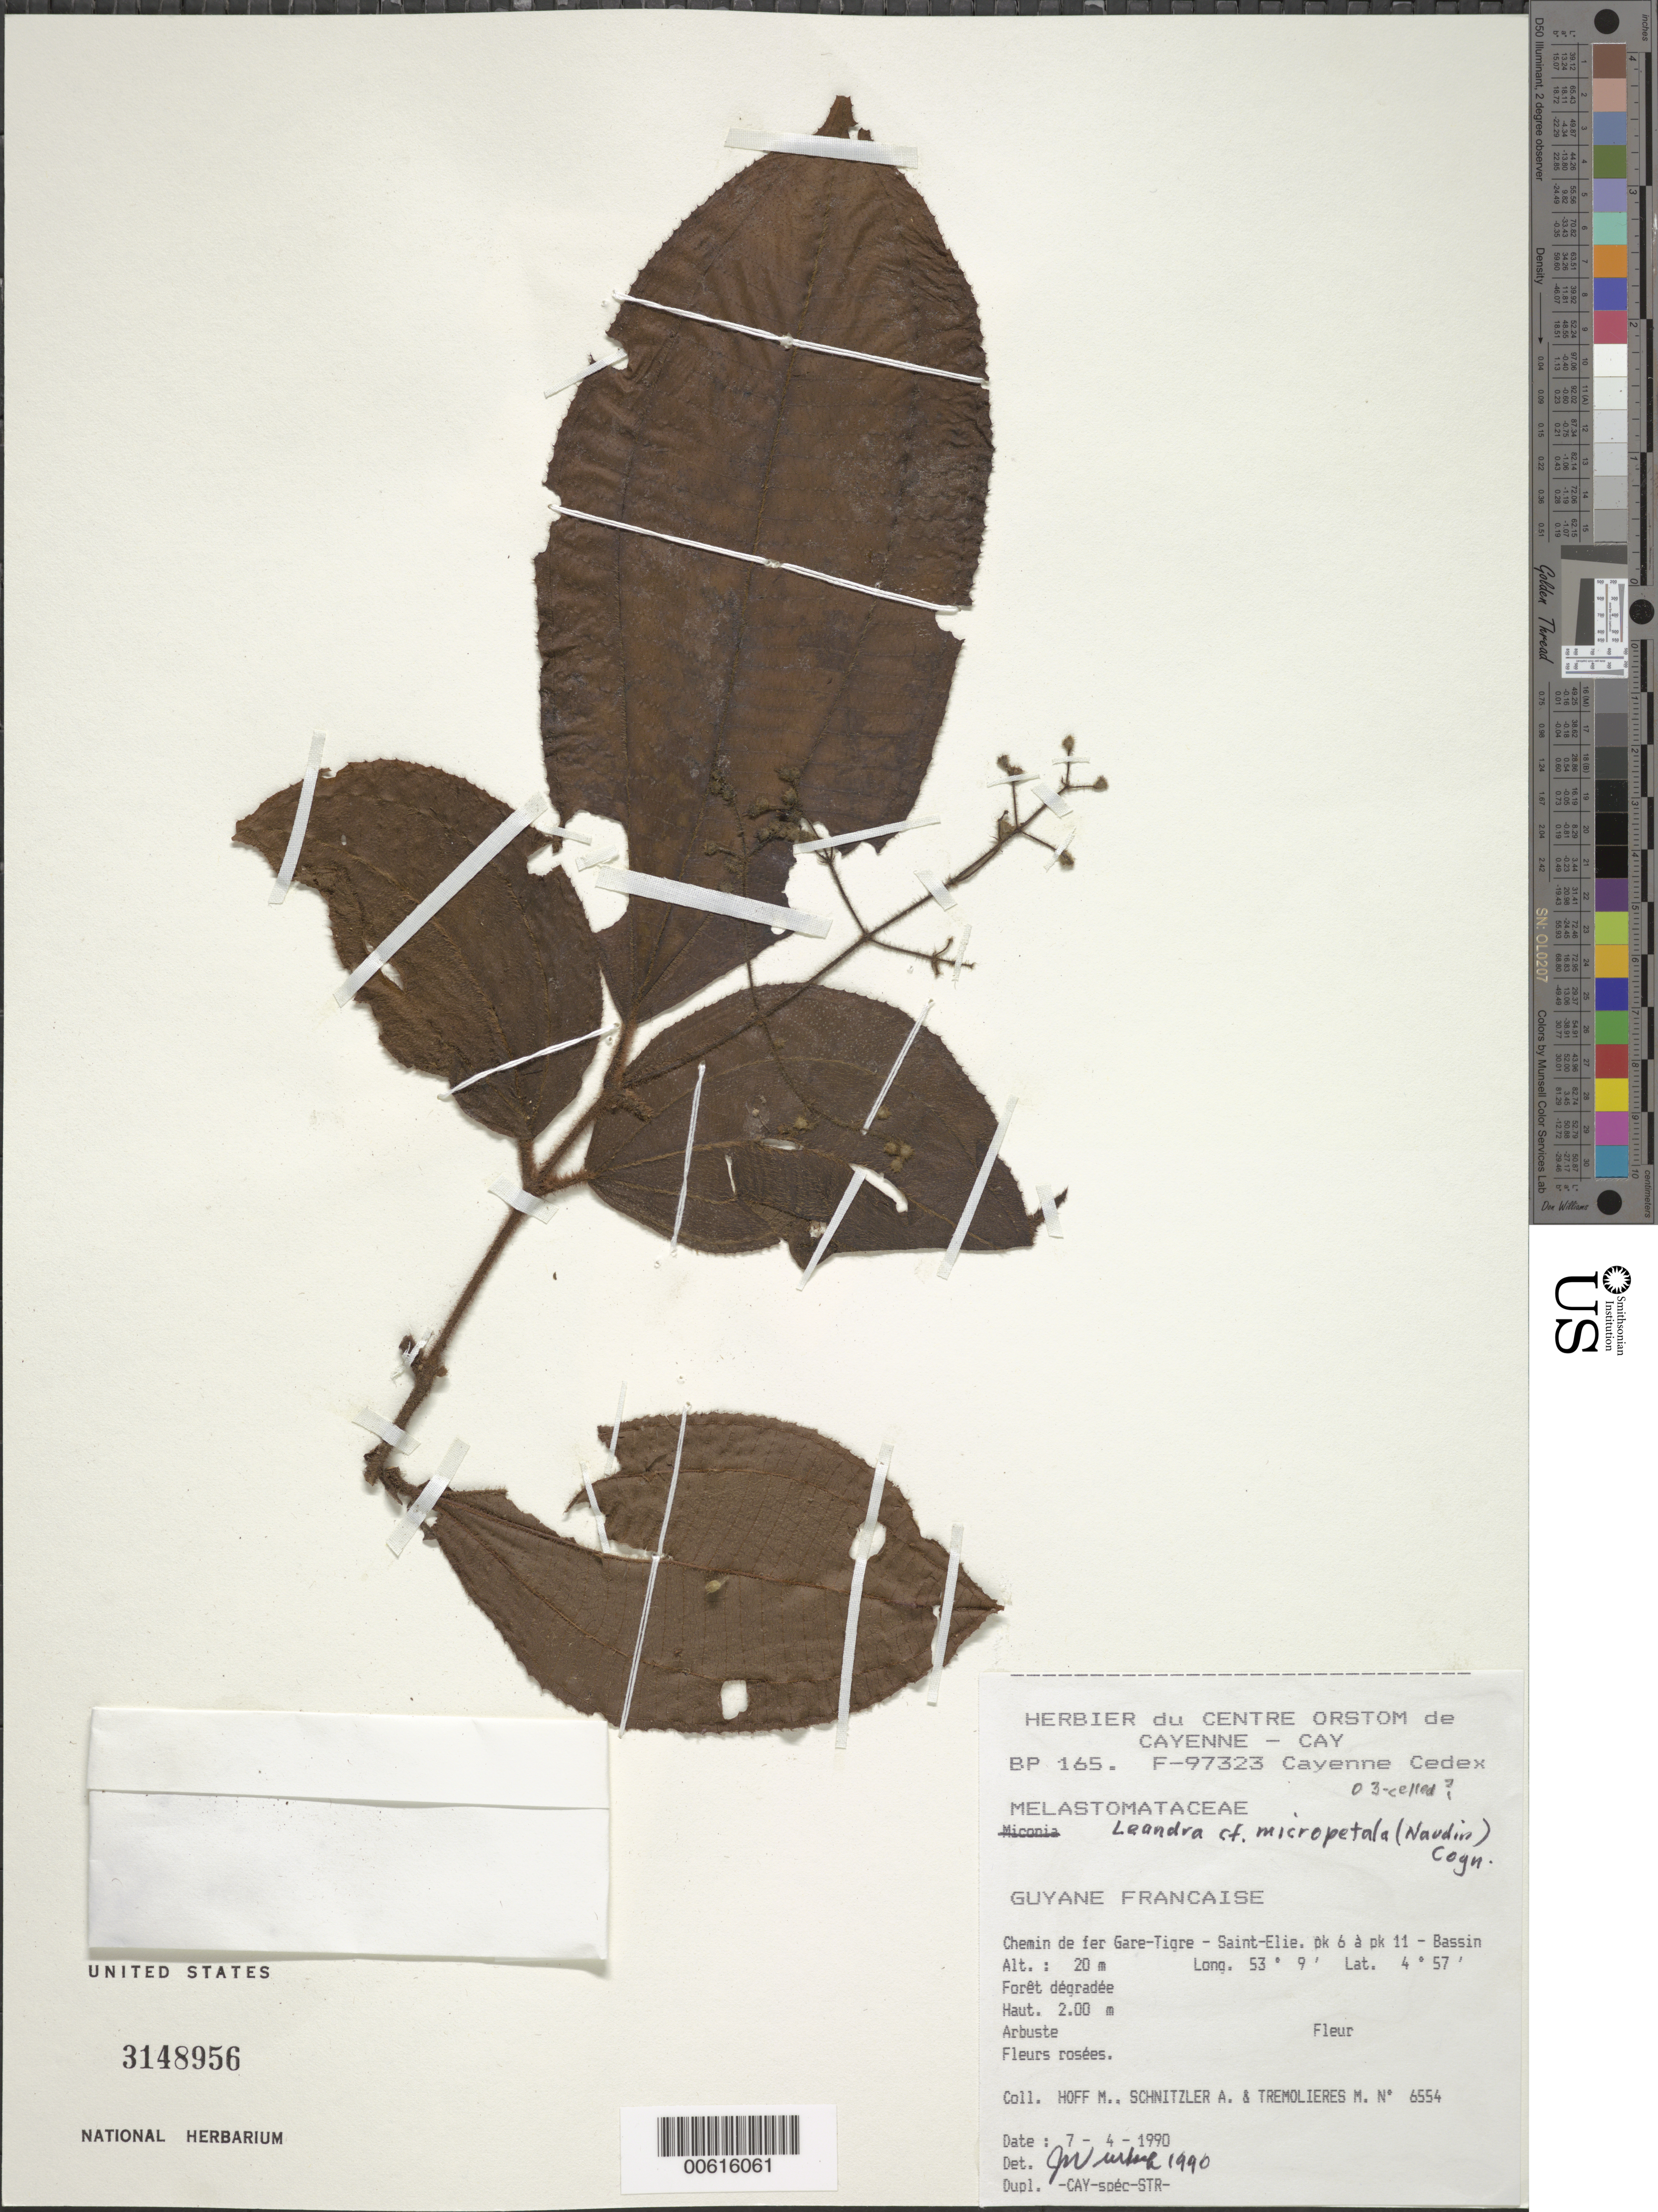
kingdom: Plantae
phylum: Tracheophyta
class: Magnoliopsida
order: Myrtales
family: Melastomataceae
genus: Leandra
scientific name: Leandra micropetala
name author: (Naudin) Cogn.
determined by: Wurdack, John J., (US), US (UNITED STATES)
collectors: M. Hoff, A. Schnitzler & M. Tremolieres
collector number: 6554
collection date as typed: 7-Apr-90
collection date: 1990-04-07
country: French Guiana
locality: St. Élie, Chemin de fer Gare-Tigre, pk 6-11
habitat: Foret degradee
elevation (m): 20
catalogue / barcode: US 3148956